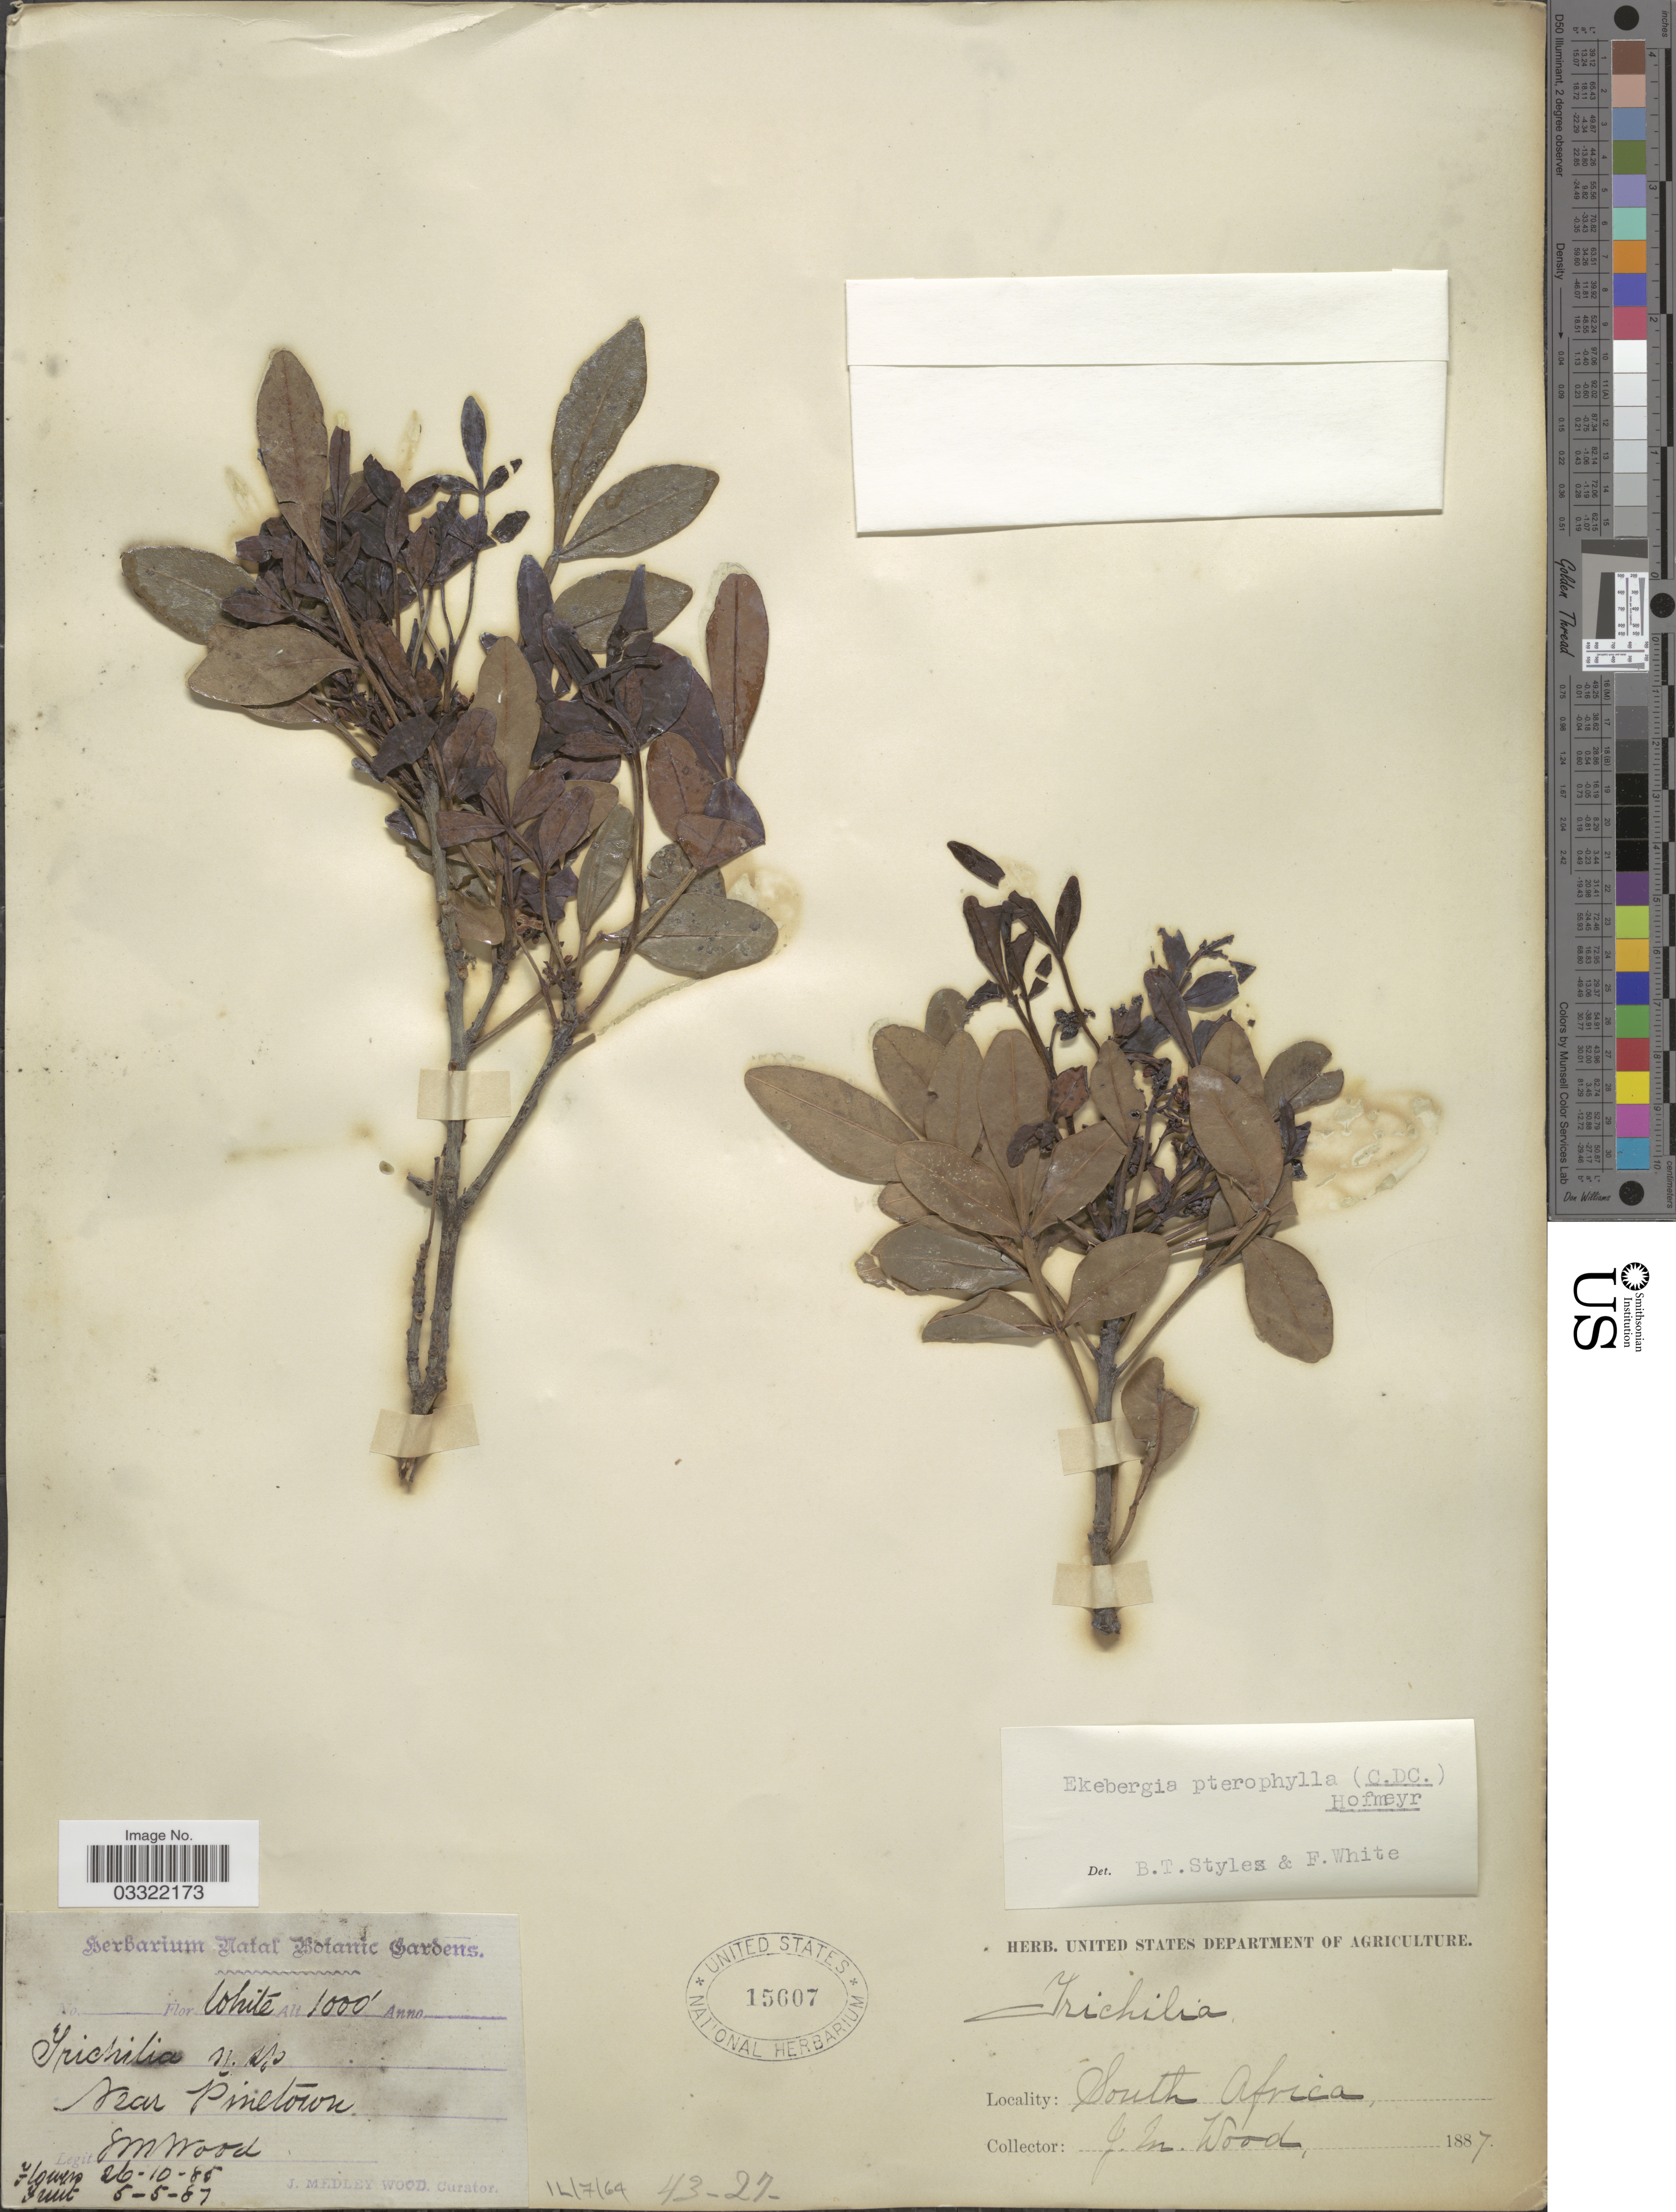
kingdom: Plantae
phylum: Tracheophyta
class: Magnoliopsida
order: Sapindales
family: Meliaceae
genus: Ekebergia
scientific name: Ekebergia pterophylla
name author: (C. DC.) Hofmeyr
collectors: J. M. Wood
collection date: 1887-05-05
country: South Africa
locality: Near Pinetown.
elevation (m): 305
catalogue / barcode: US 15607